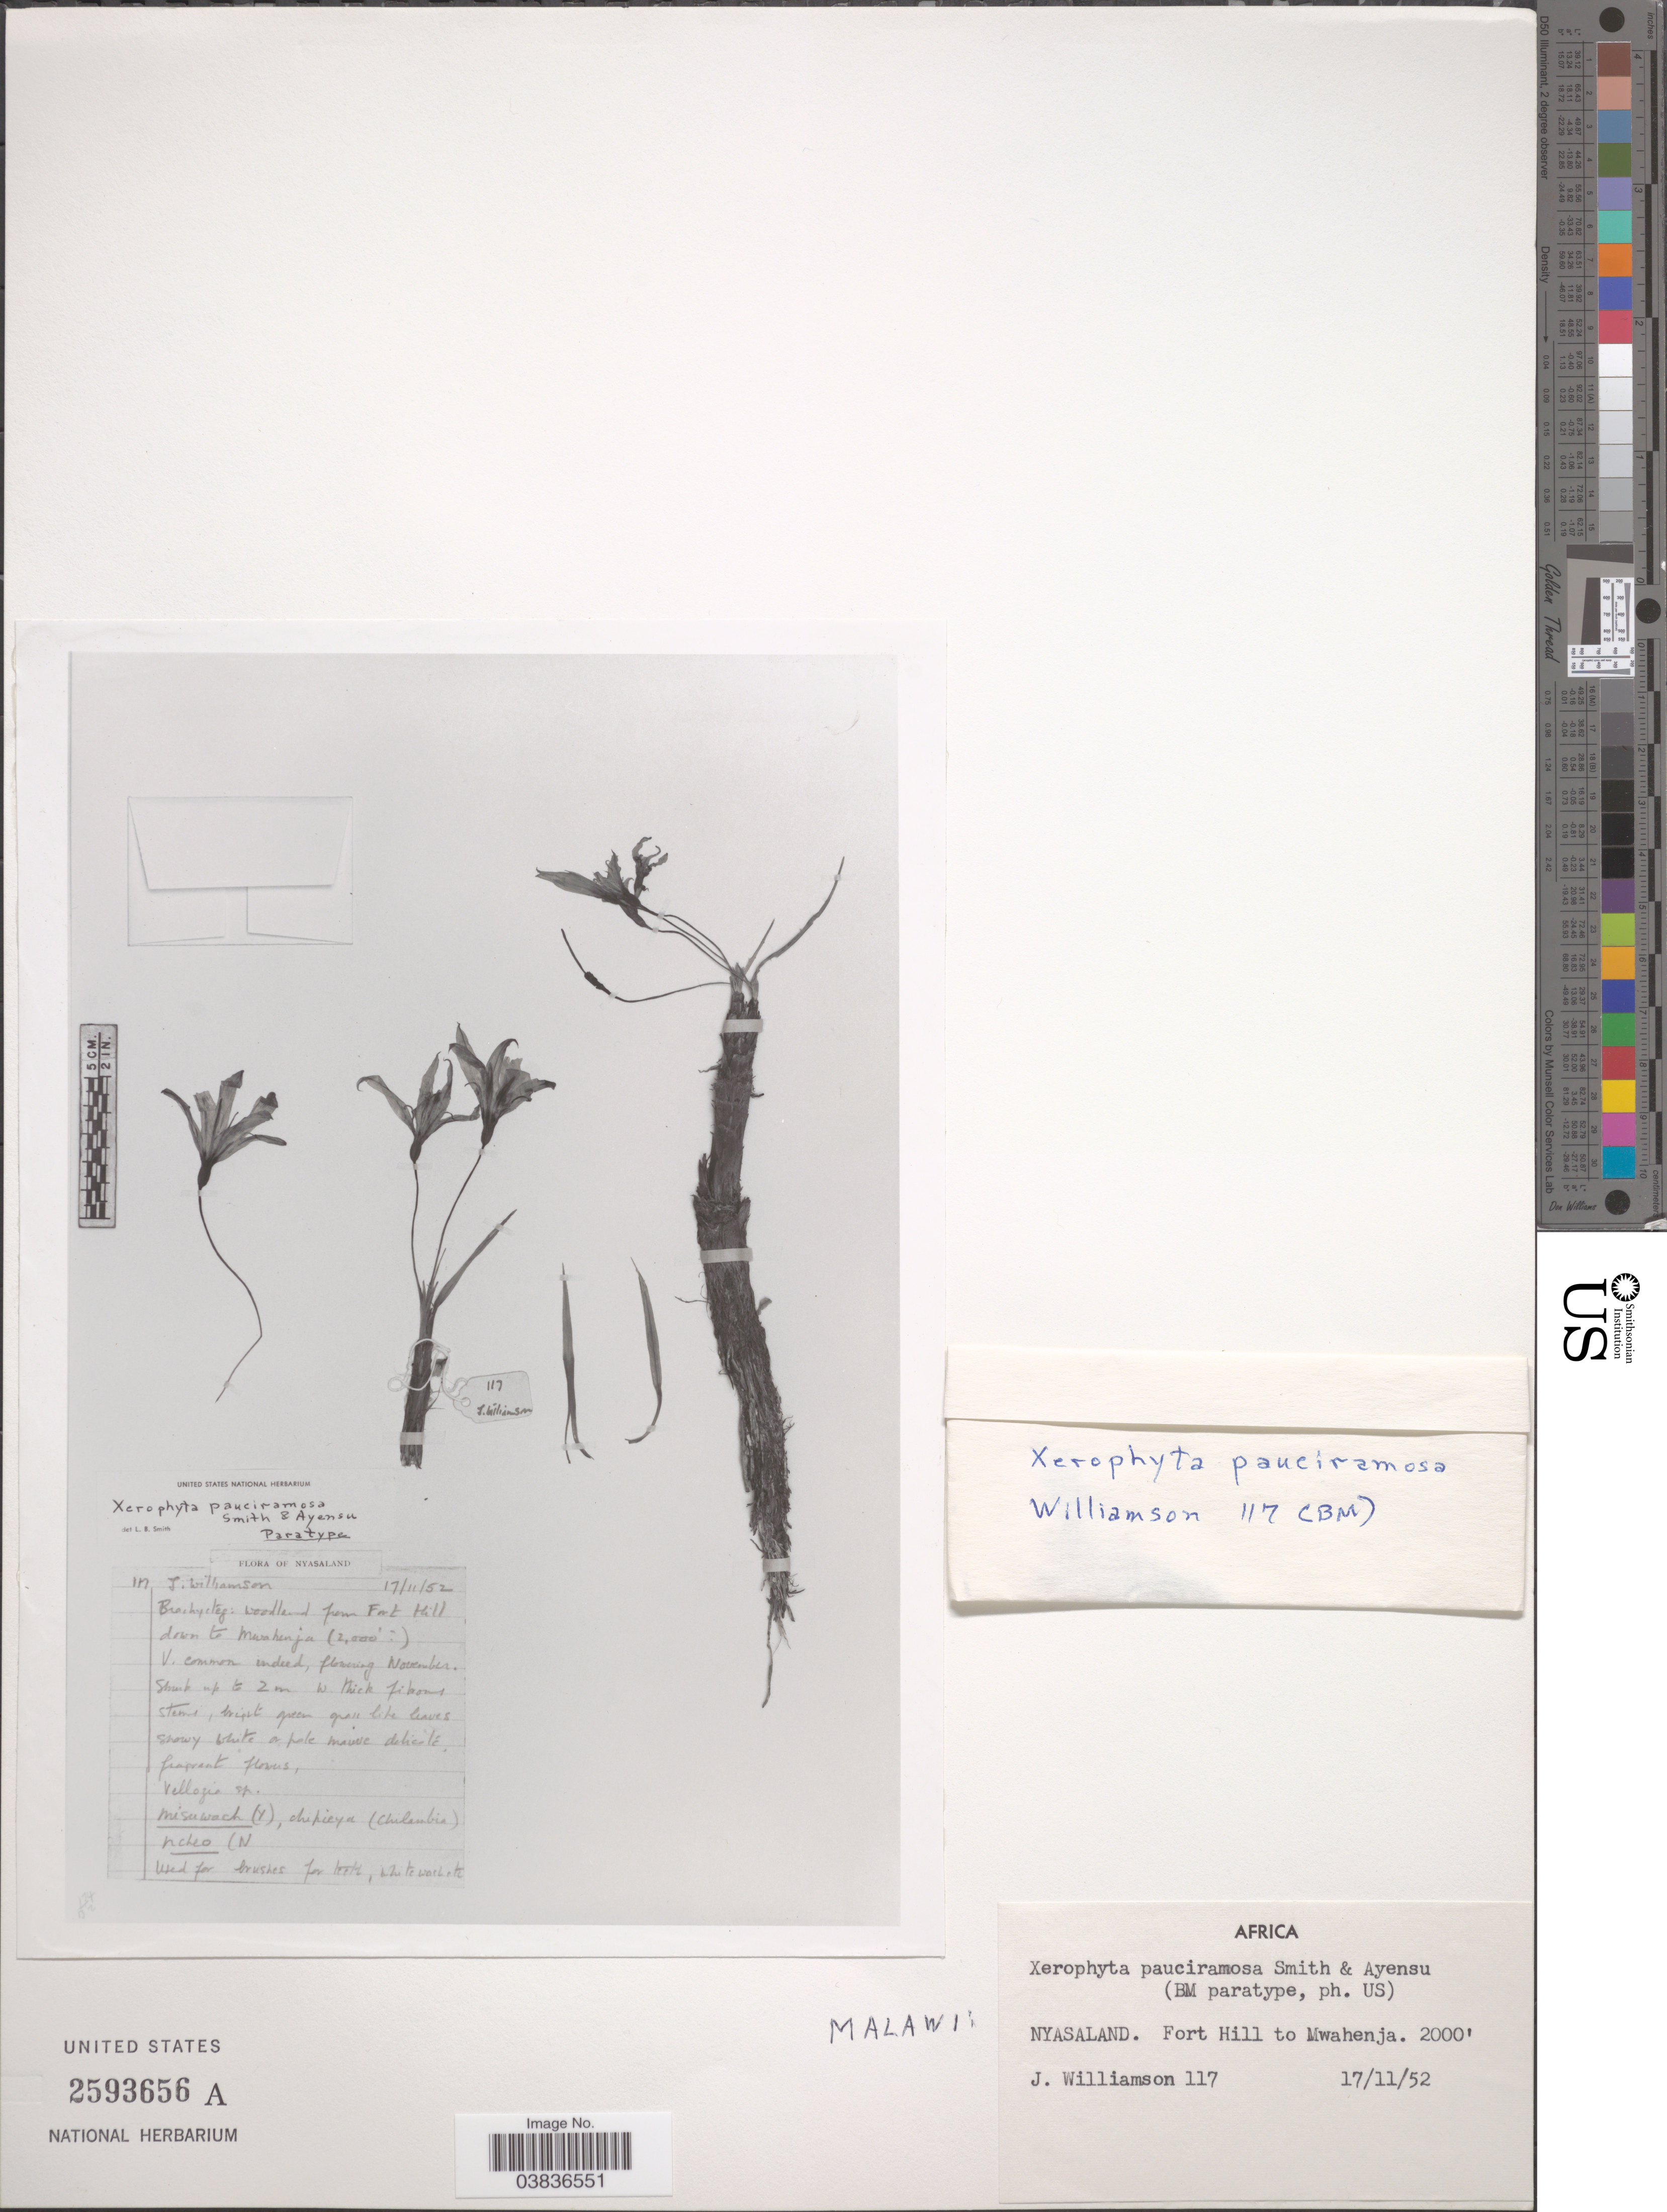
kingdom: Plantae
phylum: Tracheophyta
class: Liliopsida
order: Pandanales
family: Velloziaceae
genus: Xerophyta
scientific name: Xerophyta equisetoides var. pauciramosa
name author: L.B. Sm. & Ayensu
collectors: J. Williamson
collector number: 117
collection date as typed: Transcribed d/m/y: 17/11/52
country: Malawi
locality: Nyasaland. Fort Hill to Mwahenja.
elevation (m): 610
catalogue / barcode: US 2593656A